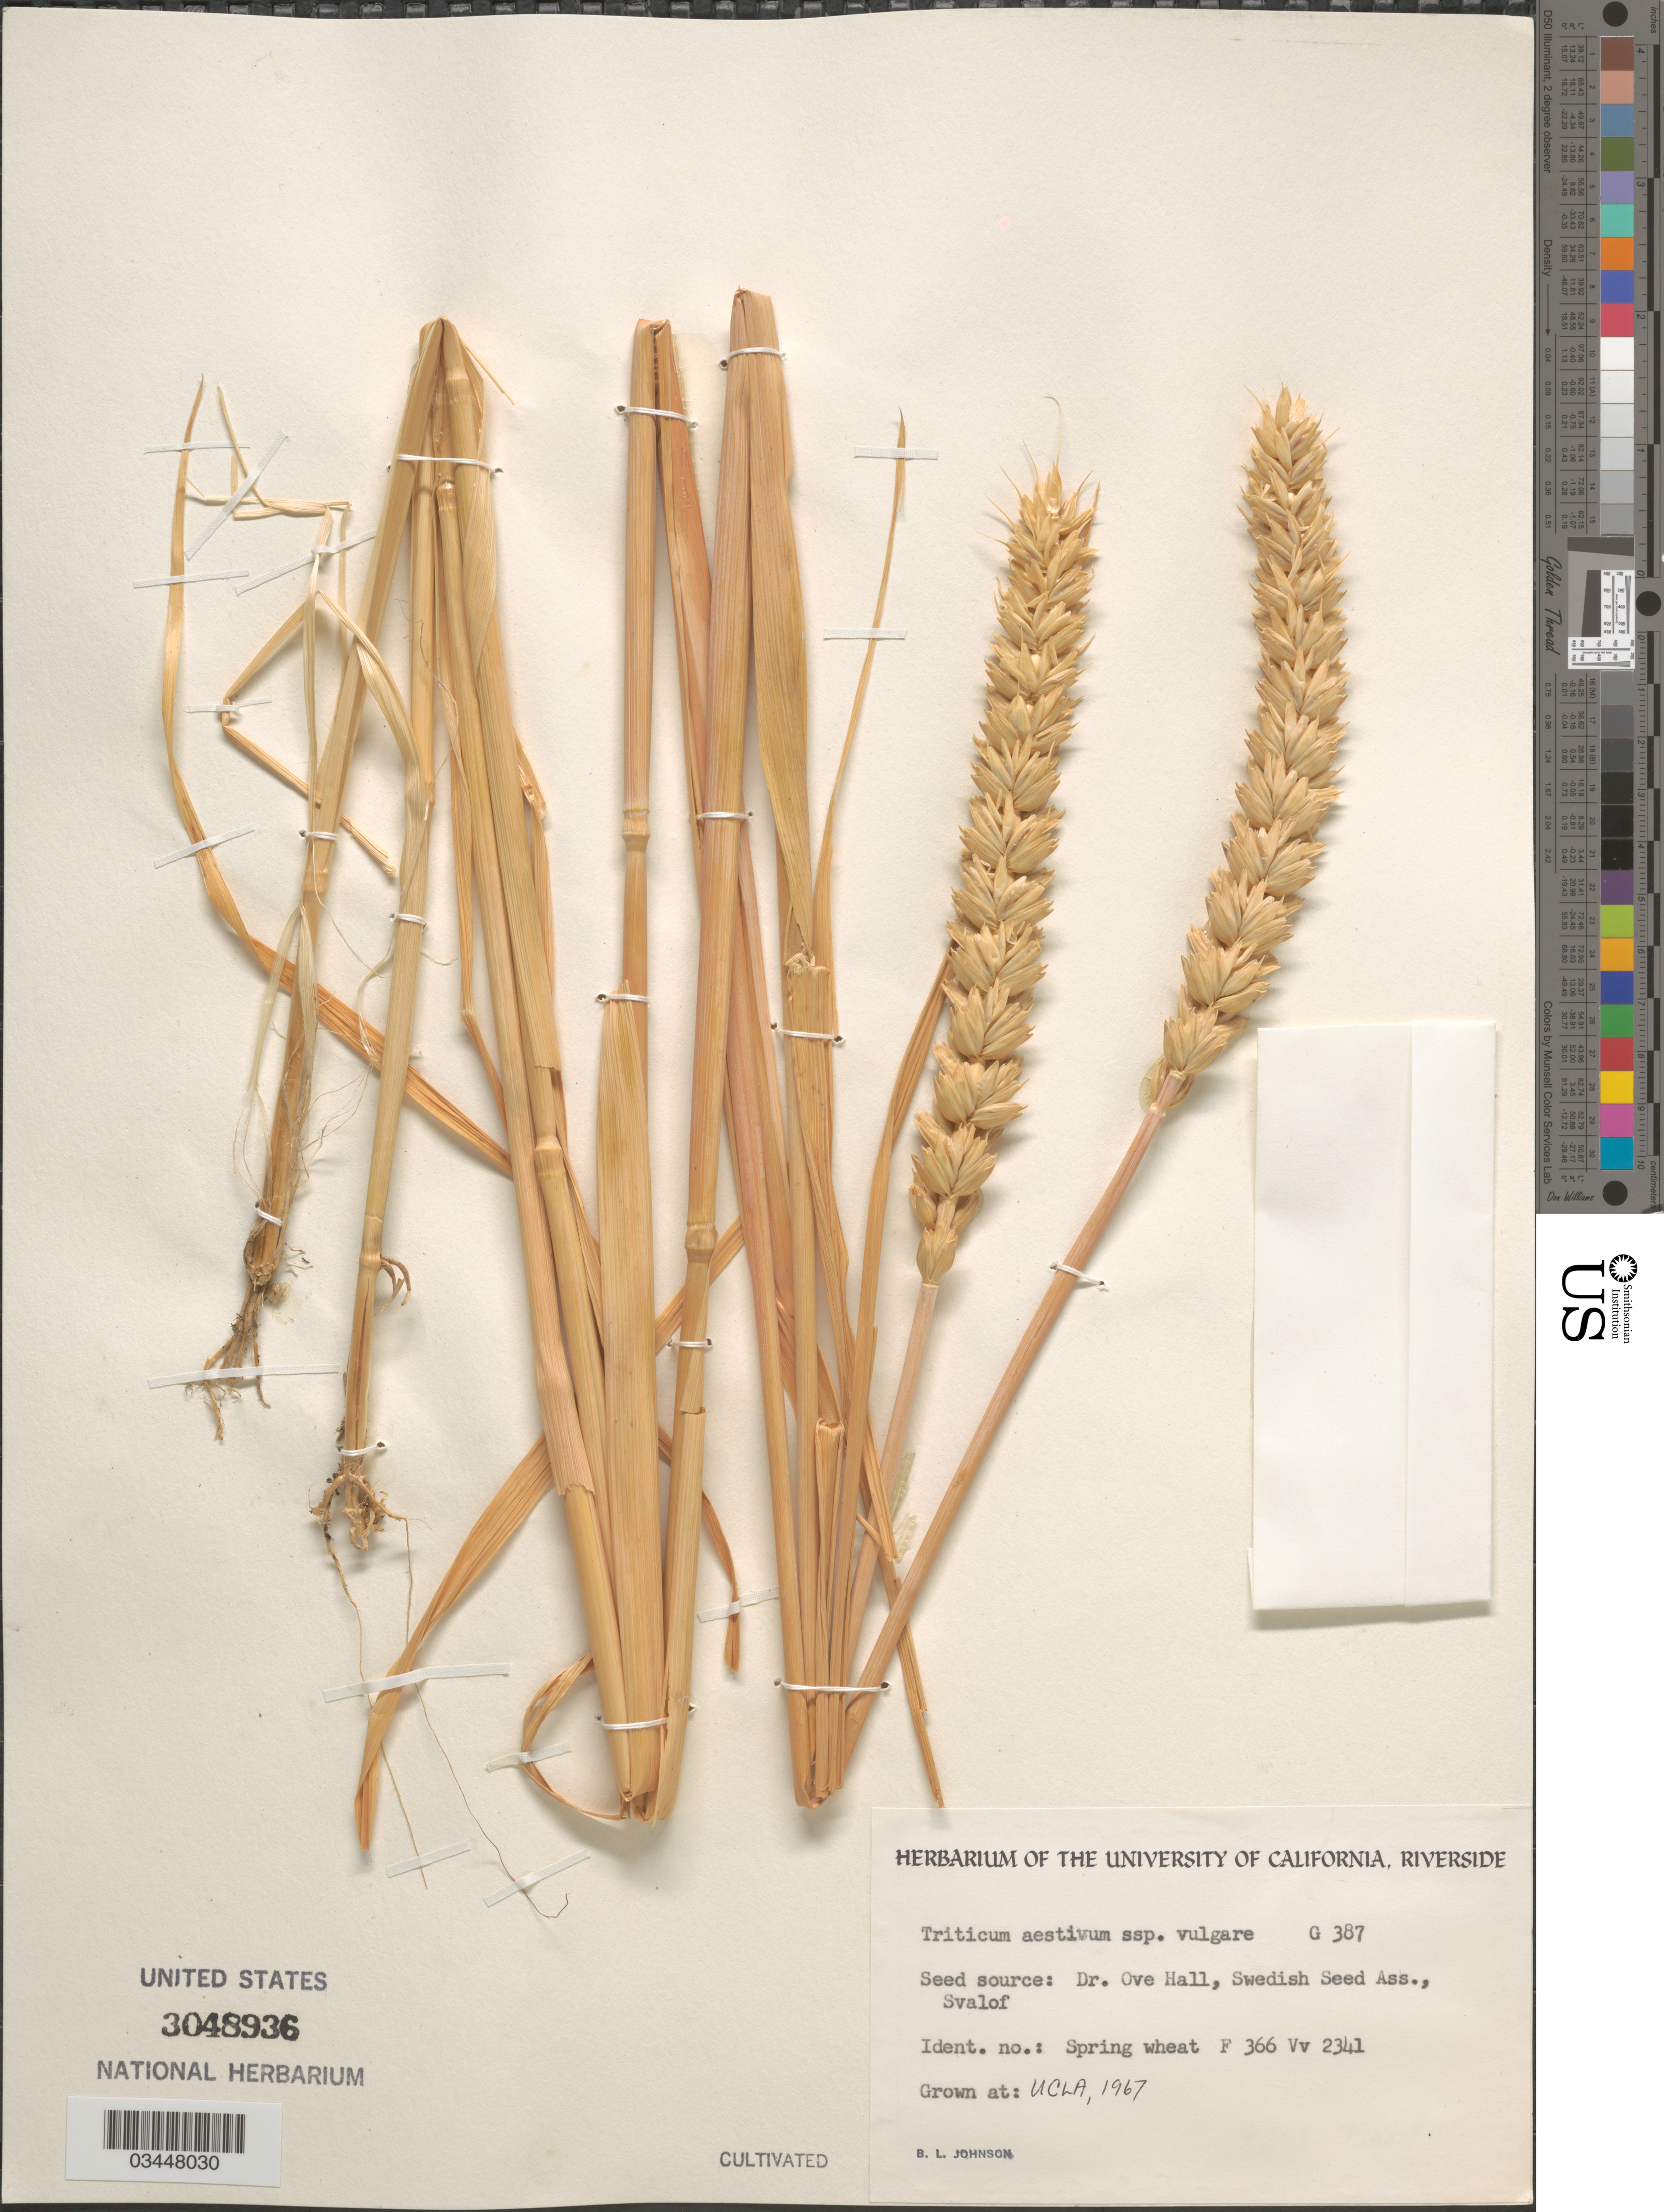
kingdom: Plantae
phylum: Tracheophyta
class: Liliopsida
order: Poales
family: Poaceae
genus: Triticum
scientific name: Triticum aestivum subsp. vulgare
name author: (Vill.) Thell.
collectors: B. Johnson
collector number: G387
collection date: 1967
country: United States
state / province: California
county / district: Los Angeles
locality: UCLA.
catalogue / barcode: US 3048936